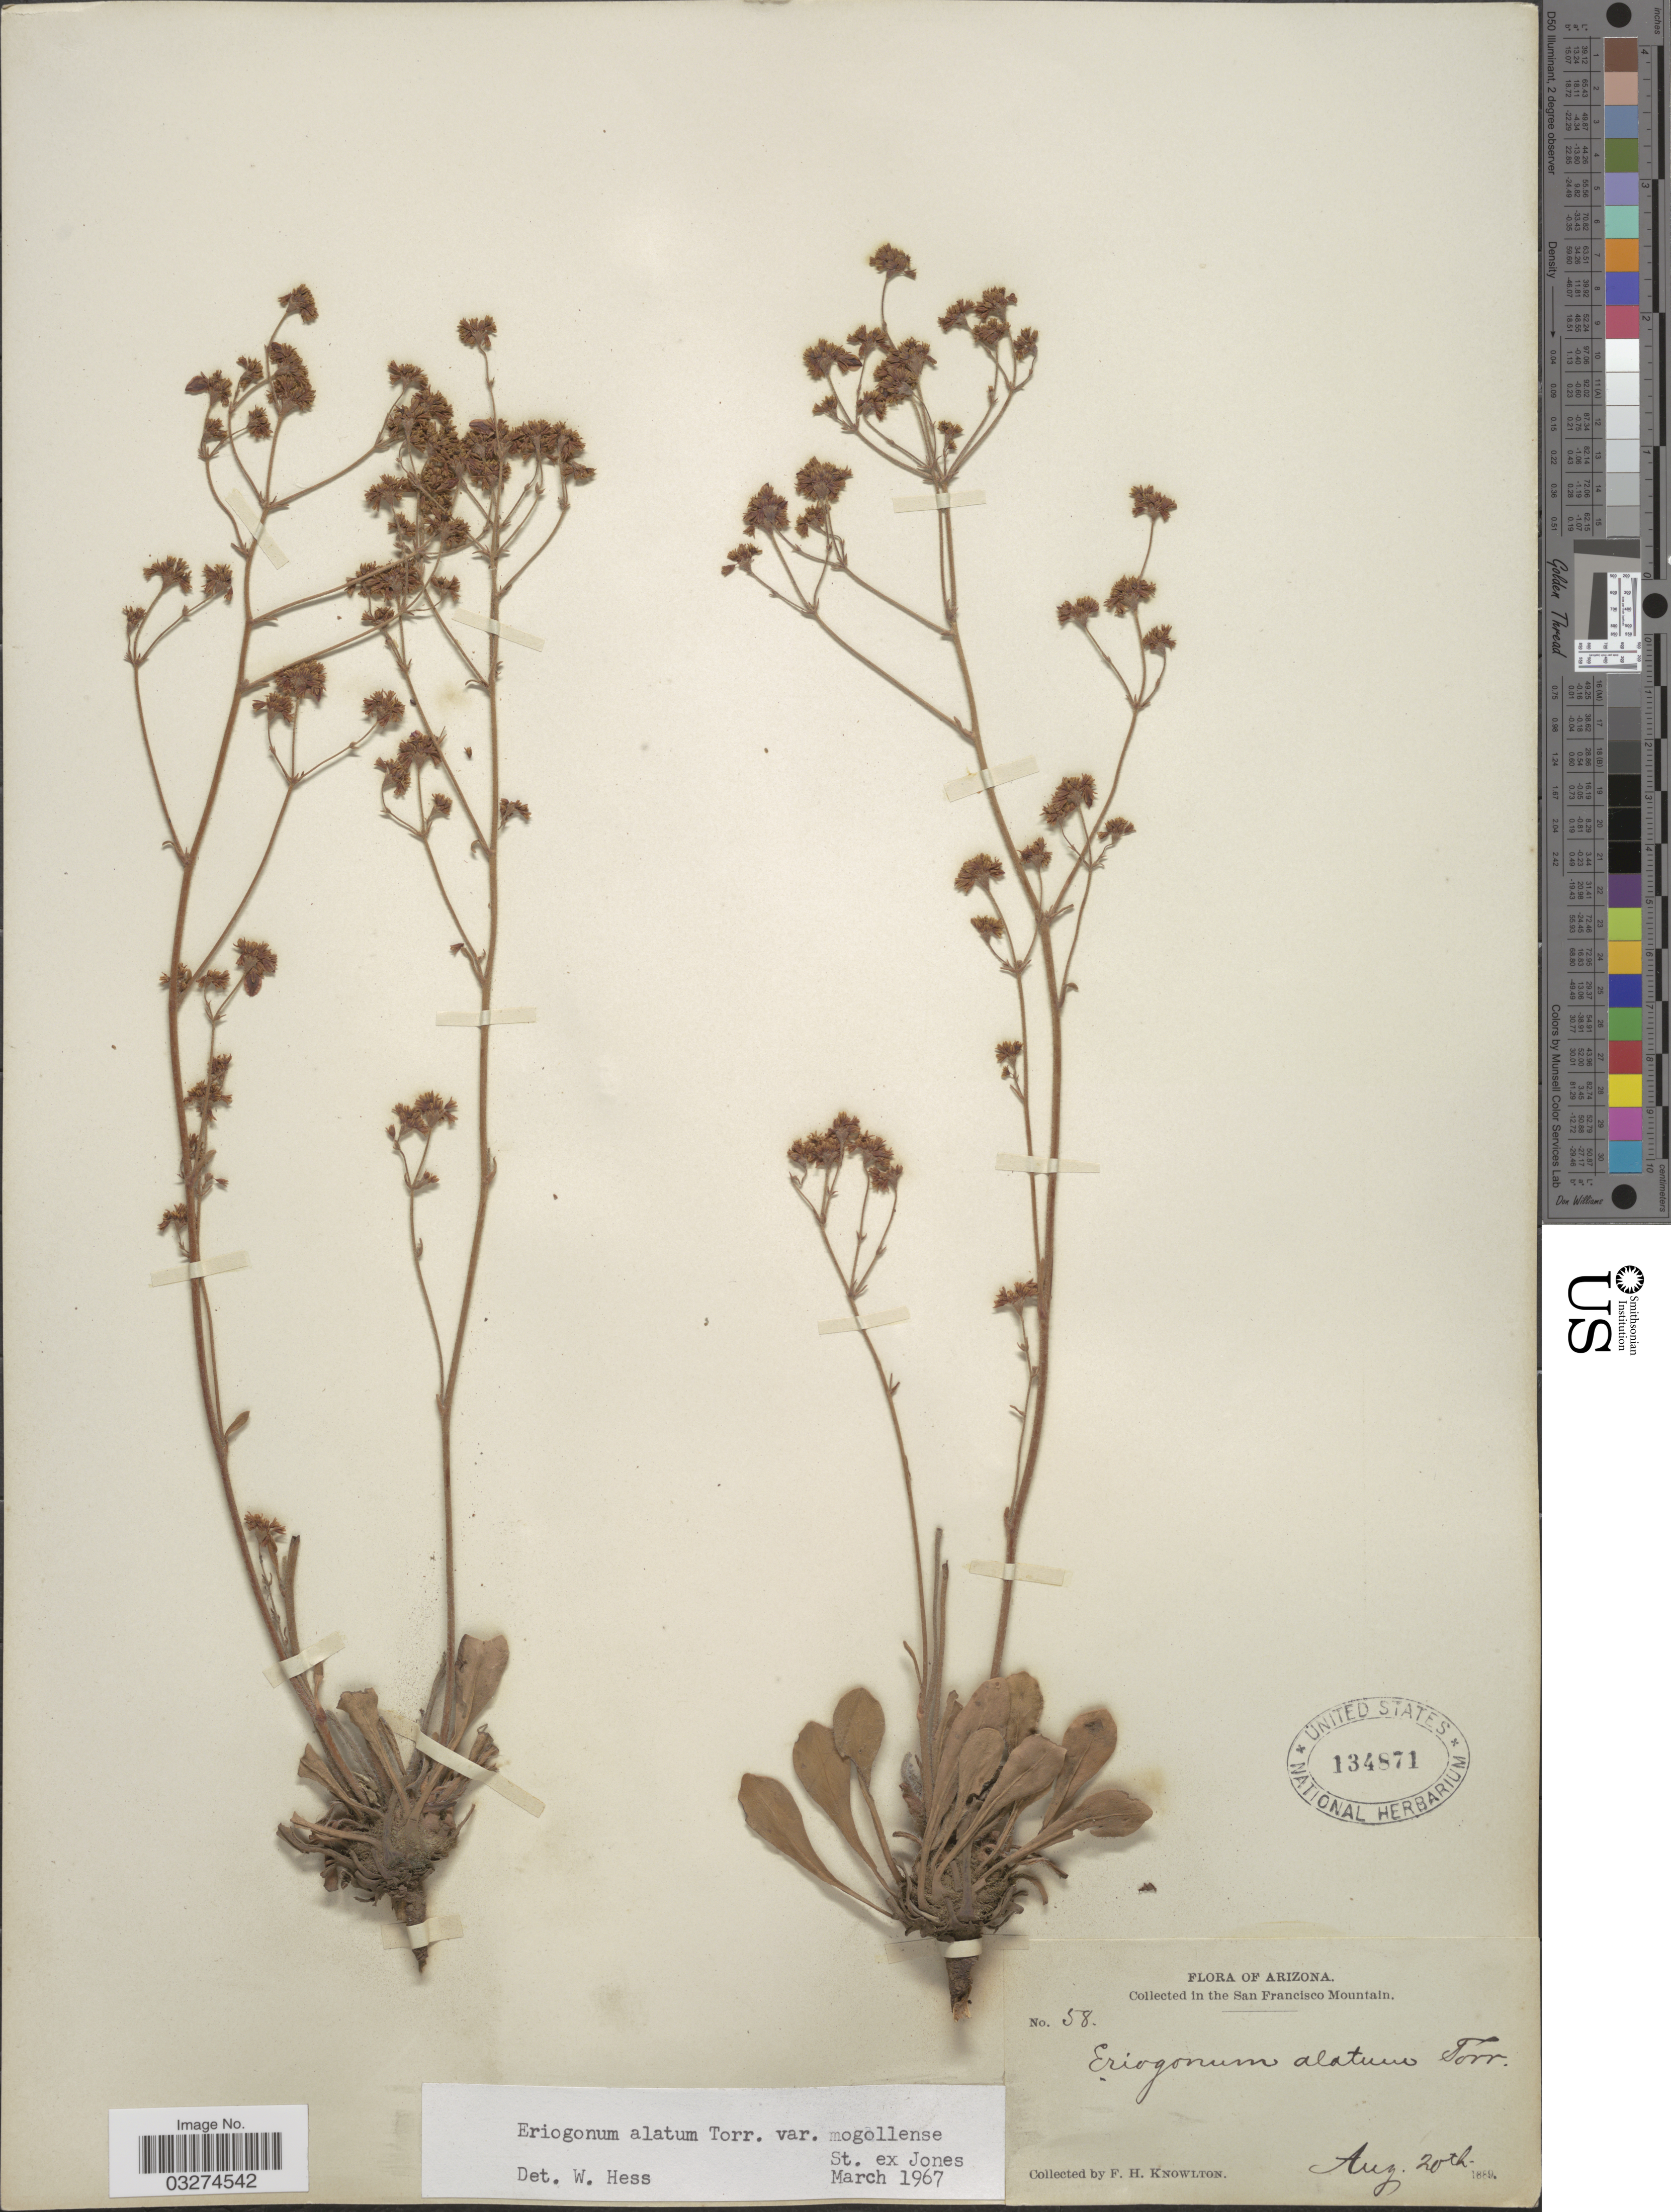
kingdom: Plantae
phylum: Tracheophyta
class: Magnoliopsida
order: Caryophyllales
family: Polygonaceae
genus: Eriogonum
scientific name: Eriogonum alatum var. mogollense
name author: S. Stokes ex M.E. Jones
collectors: F. H. Knowlton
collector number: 58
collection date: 1889-08-20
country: United States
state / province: Arizona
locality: In the San Francisco Mountain.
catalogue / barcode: US 134871